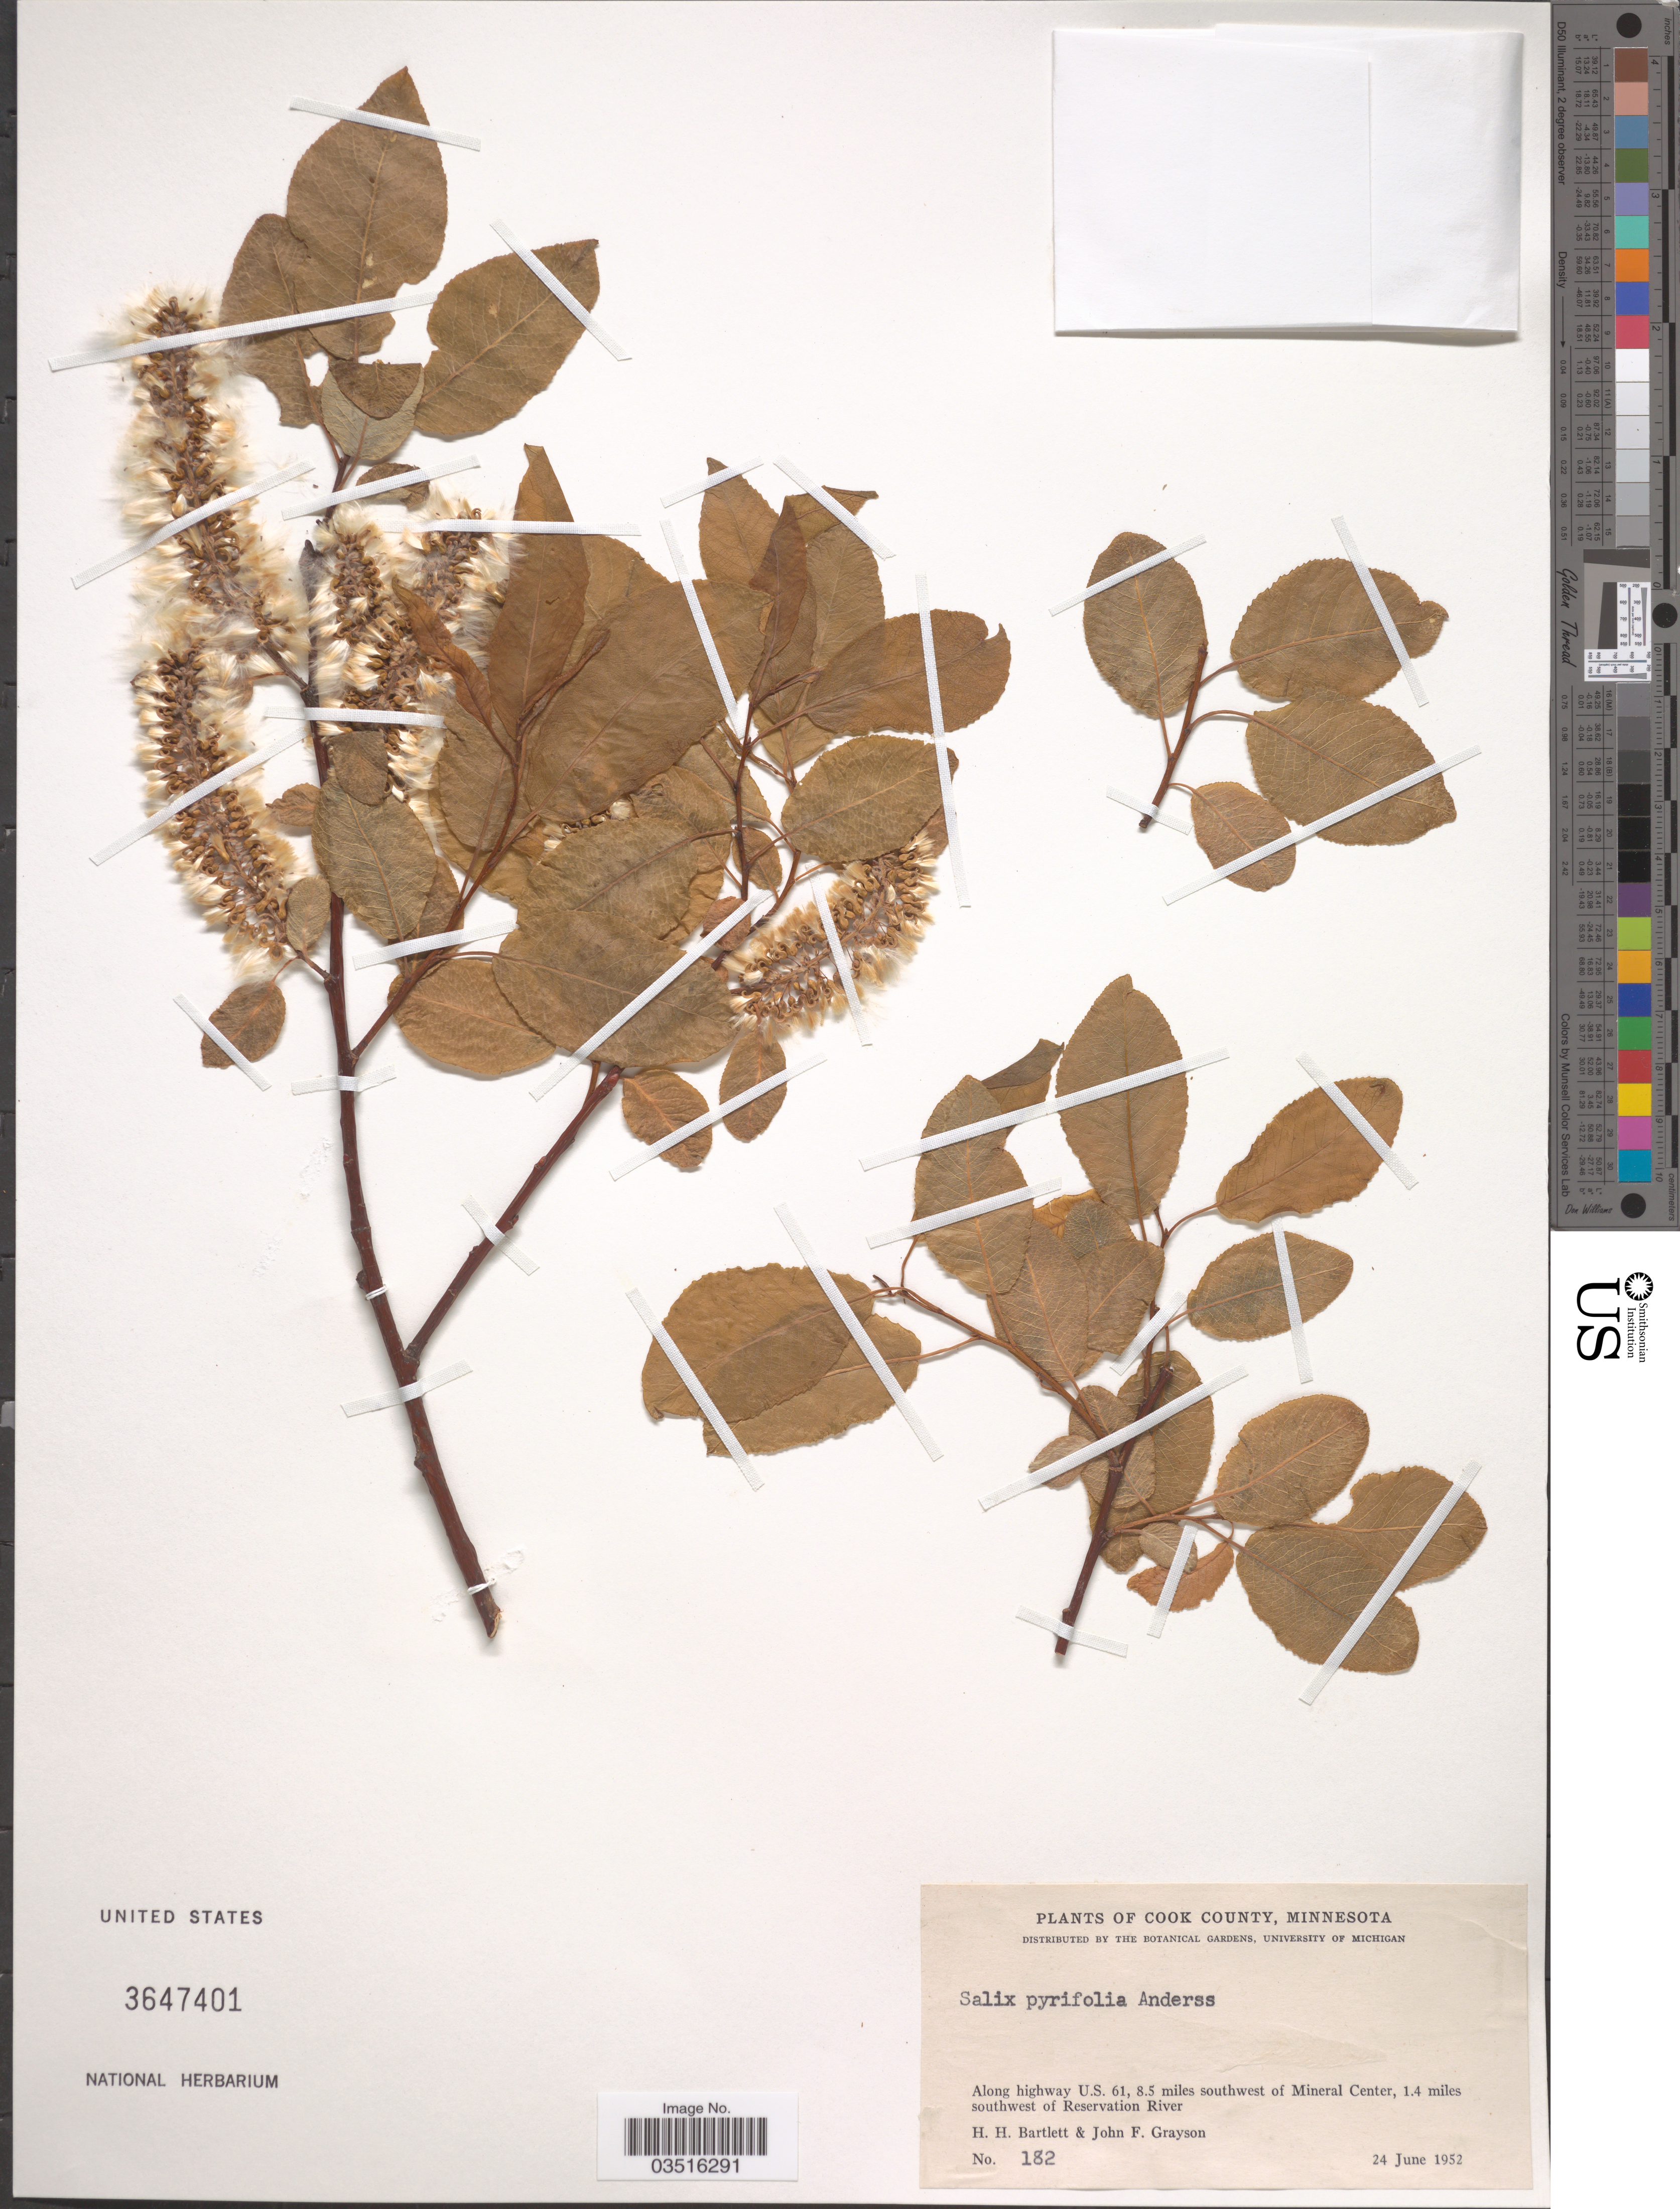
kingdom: Plantae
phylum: Tracheophyta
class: Magnoliopsida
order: Malpighiales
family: Salicaceae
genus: Salix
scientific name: Salix pyrifolia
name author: Ledeb.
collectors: H. H. Bartlett & J. Grayson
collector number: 182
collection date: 1952-06-24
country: United States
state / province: Minnesota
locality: Cook County. Along highway U.S. 61, 8.5 miles southwest of Mineral Center, 1.4 miles southwest of Reservation River.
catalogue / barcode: US 3647401